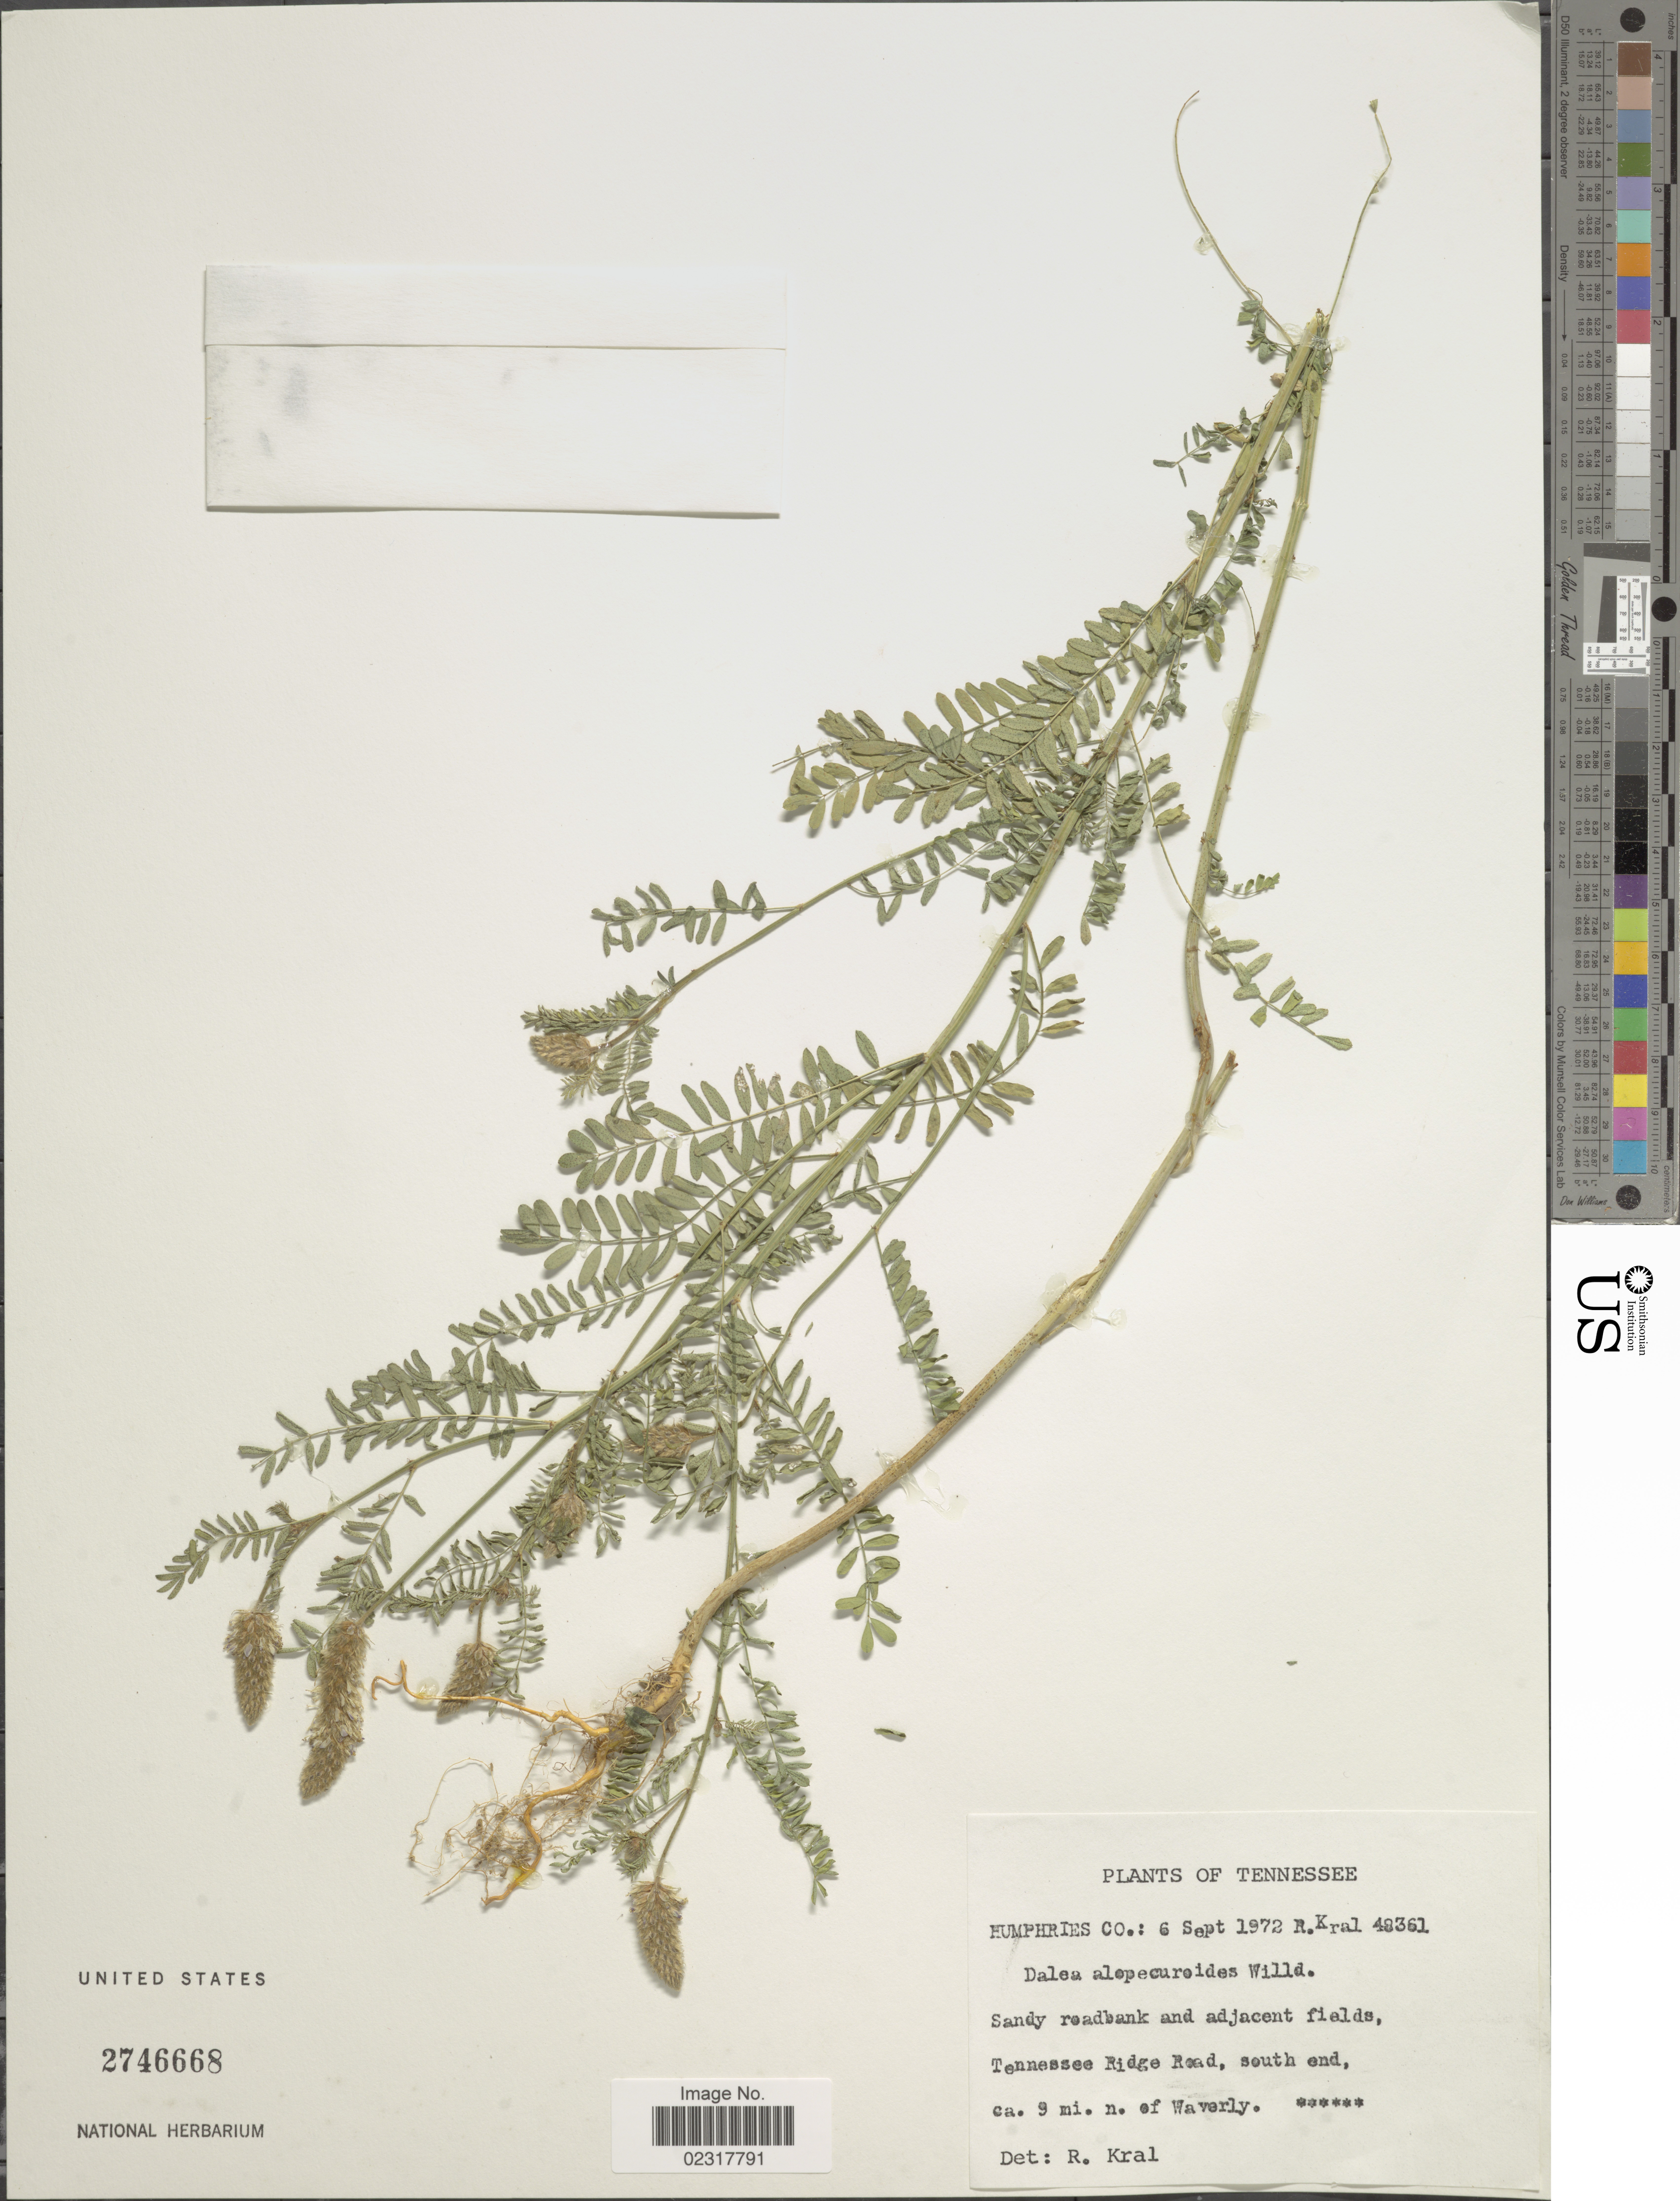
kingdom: Plantae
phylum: Tracheophyta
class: Magnoliopsida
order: Fabales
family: Fabaceae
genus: Dalea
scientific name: Dalea leporina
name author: (Aiton) Bullock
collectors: R. Kral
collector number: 48361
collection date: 1972-09-06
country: United States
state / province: Tennessee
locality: Humphries Co. Sandy roadbank and adjacent fields, Tennessee Ridge Road, south end, ca. 9 mi. n. of Waverly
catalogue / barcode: US 2746668